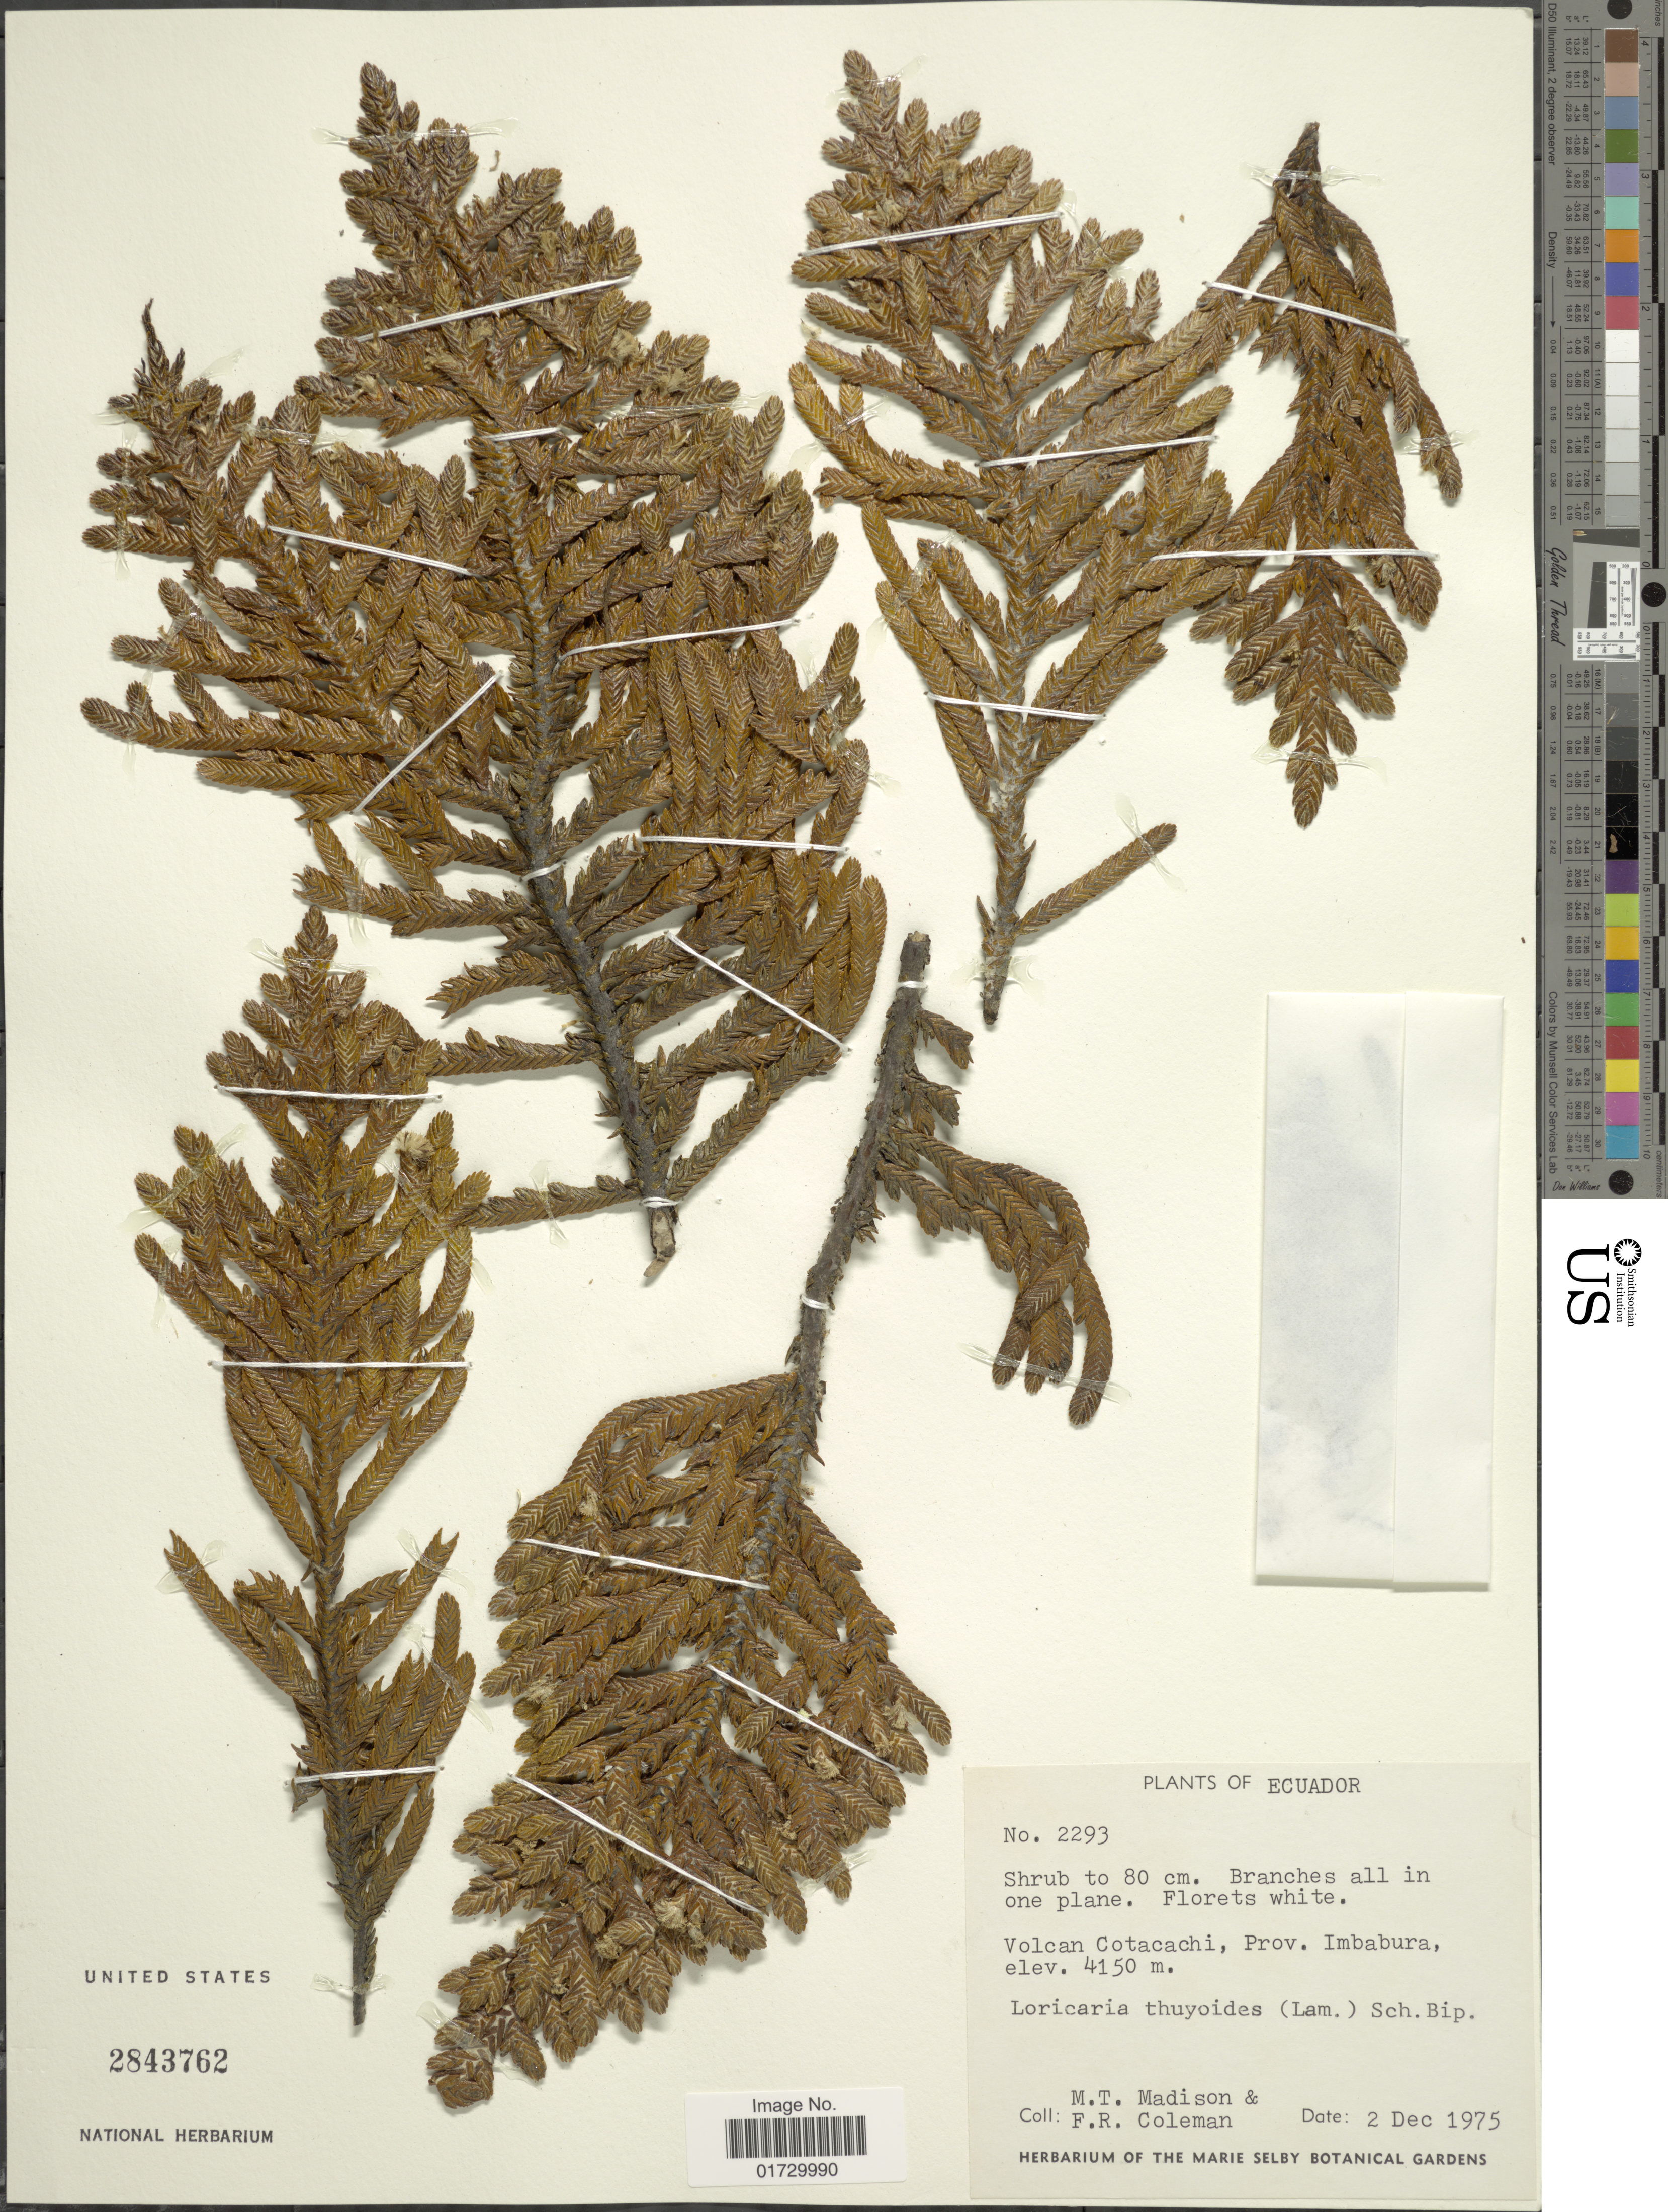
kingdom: Plantae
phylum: Tracheophyta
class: Magnoliopsida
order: Asterales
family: Asteraceae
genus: Loricaria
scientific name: Loricaria thuyoides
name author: (Lam.) Sch. Bip.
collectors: M. T. Madison & F. Coleman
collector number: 2293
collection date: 1975-12-02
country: Ecuador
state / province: Imbabura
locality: Volcan Cotocachi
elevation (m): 4150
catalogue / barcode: US 2843762